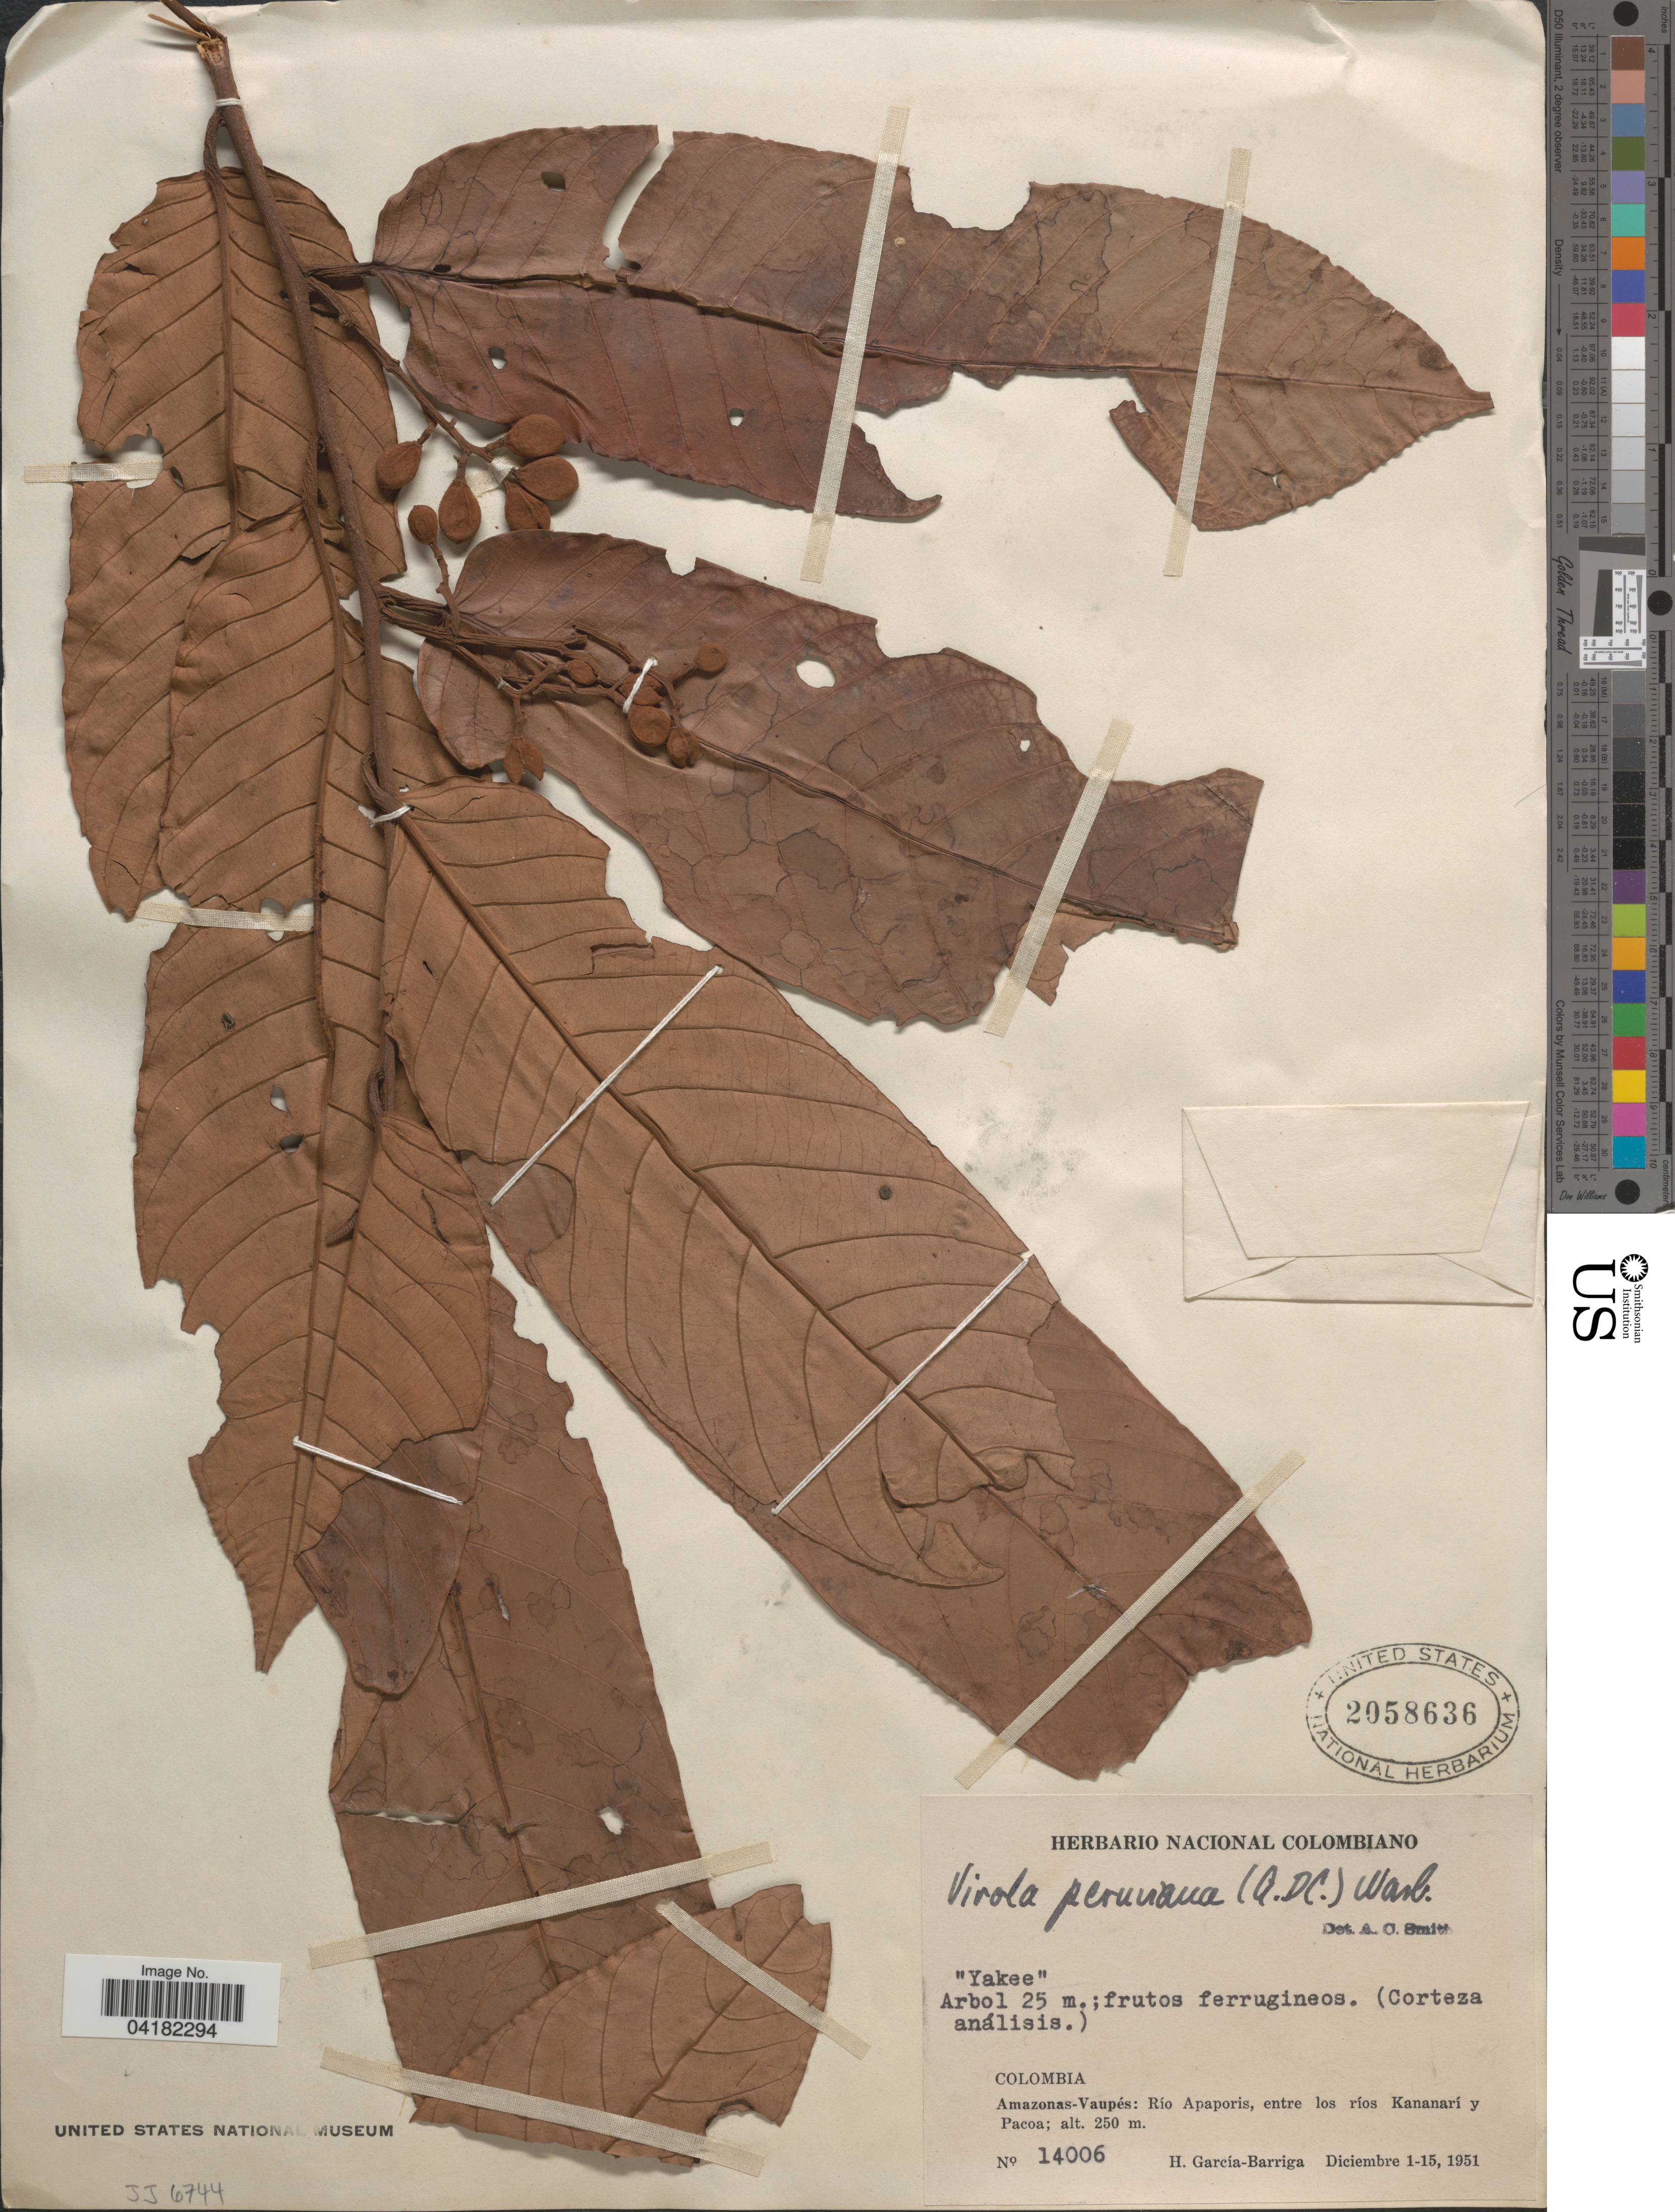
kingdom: Plantae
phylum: Tracheophyta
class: Magnoliopsida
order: Magnoliales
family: Myristicaceae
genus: Virola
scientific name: Virola peruviana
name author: (A. DC.) Warb.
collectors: H. García Barriga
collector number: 14006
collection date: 1951-12-01/1951-12-15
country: Colombia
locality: Amazonas-Vaupés: Río Apaporis, entre los ríos Kananarí y Pacoa.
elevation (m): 250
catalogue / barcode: US 2058636